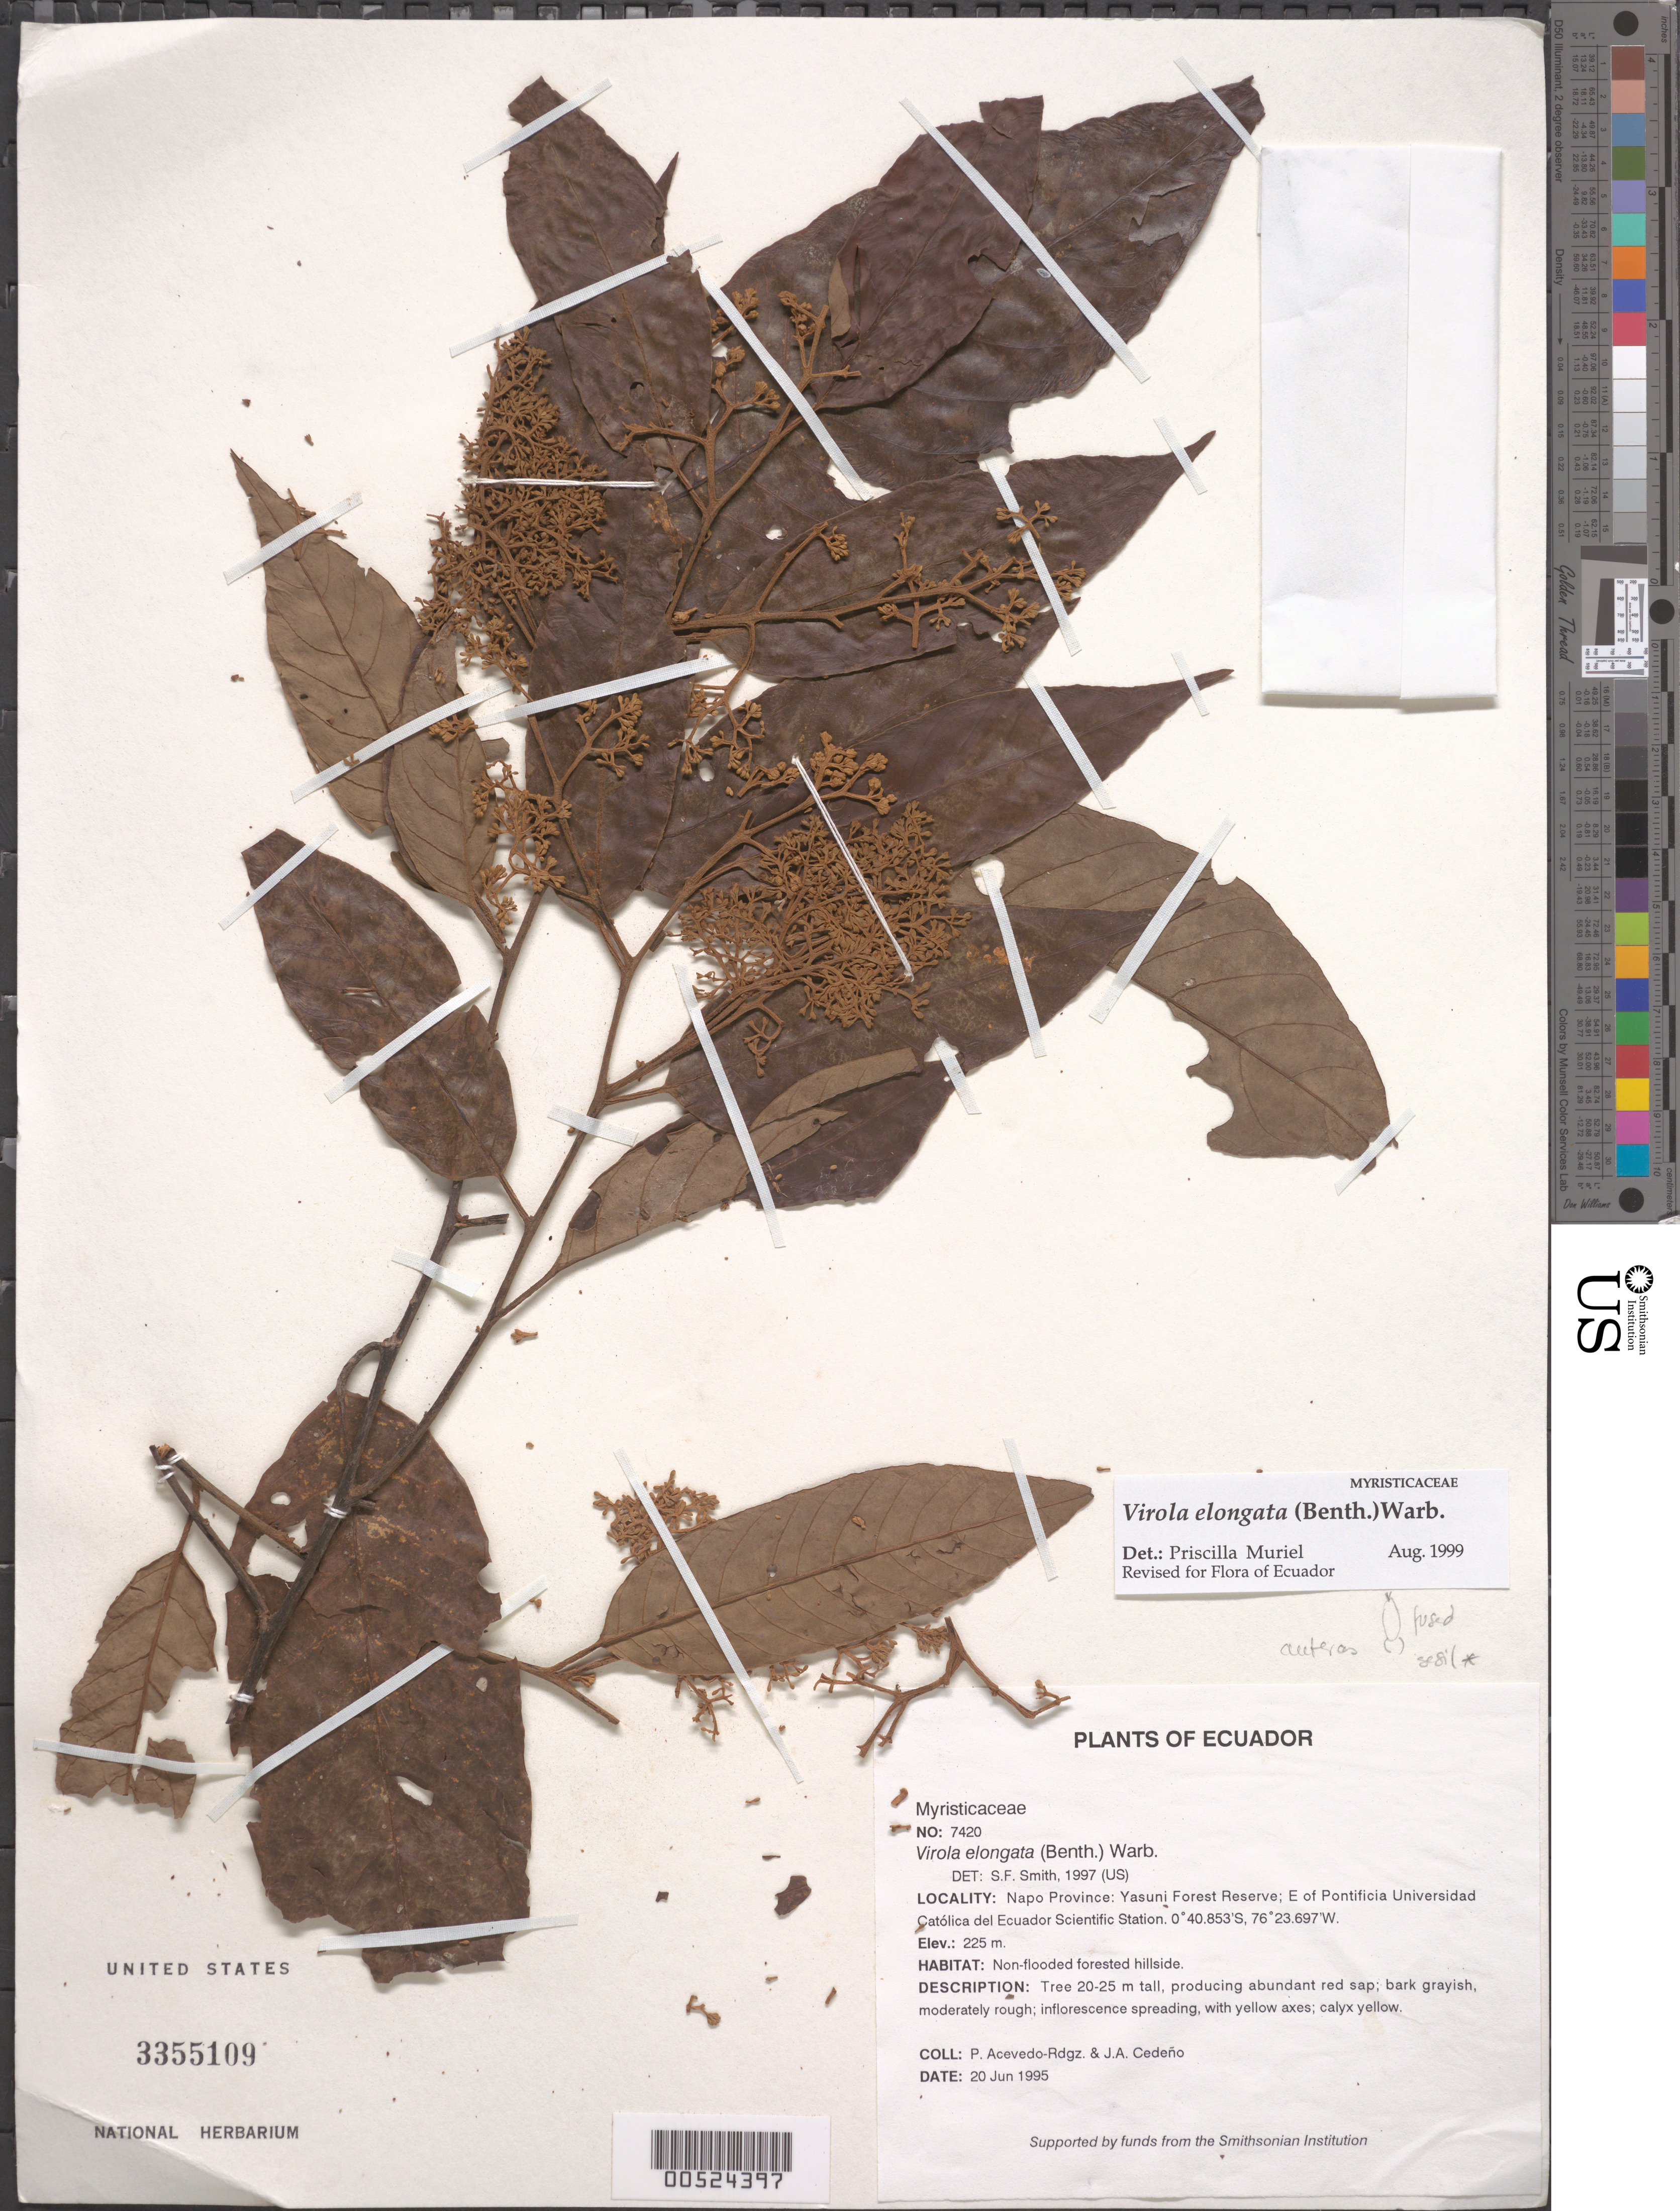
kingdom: Plantae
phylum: Tracheophyta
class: Magnoliopsida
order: Magnoliales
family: Myristicaceae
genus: Virola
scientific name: Virola elongata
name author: (Benth.) Warb.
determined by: Smith, Stephen F., (US), NMNH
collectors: P. Acevedo-Rodr. & J. A. Cedeño M.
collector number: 7420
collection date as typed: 20 Jun 1995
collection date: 1995-06-20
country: Ecuador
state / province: Napo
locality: Napo Province: Yasuni Forest Reserve; E of Pontificia Universidad Católica del Ecuador Scientific Station.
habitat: Non-flooded forested hillside.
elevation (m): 225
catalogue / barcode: US 3355109